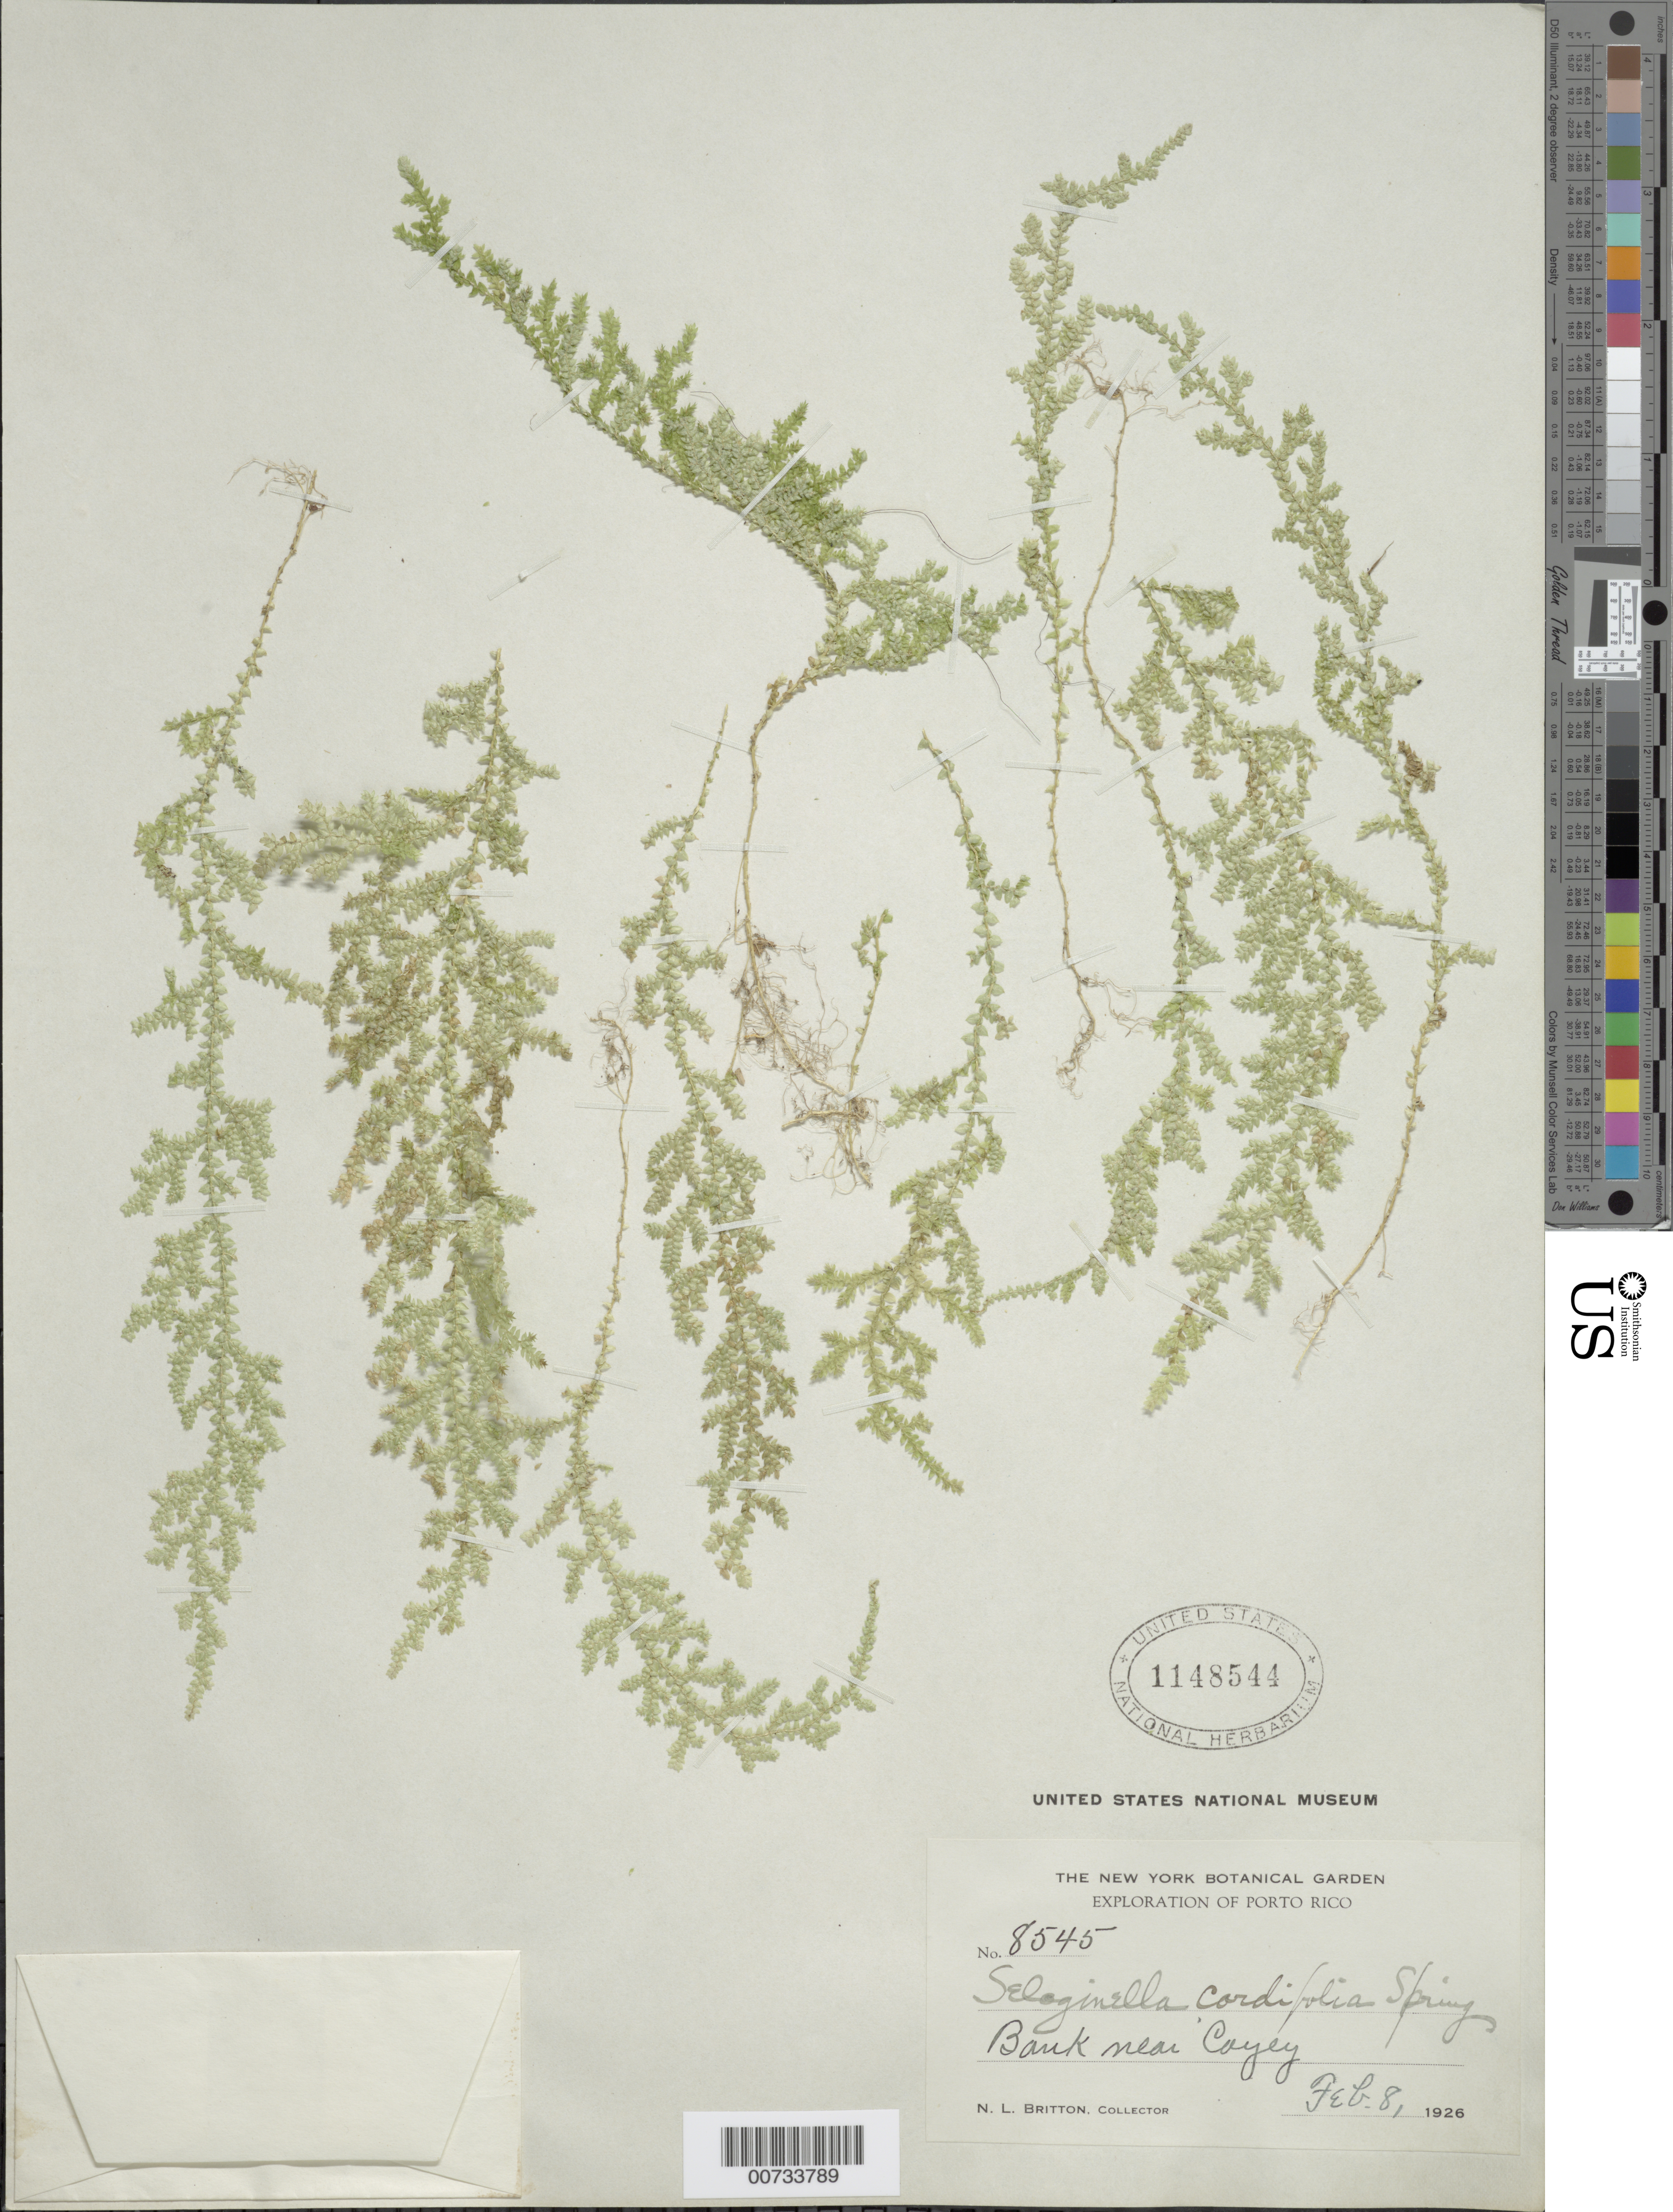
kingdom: Plantae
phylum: Tracheophyta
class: Lycopodiopsida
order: Selaginellales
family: Selaginellaceae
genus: Selaginella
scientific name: Selaginella cordifolia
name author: (Desv. ex Poir.) Spring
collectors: N. Britton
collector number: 8545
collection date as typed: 08 Feb 1926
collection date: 1926-02-08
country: Puerto Rico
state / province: Cayey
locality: Cayey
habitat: Bank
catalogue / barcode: US 1148544